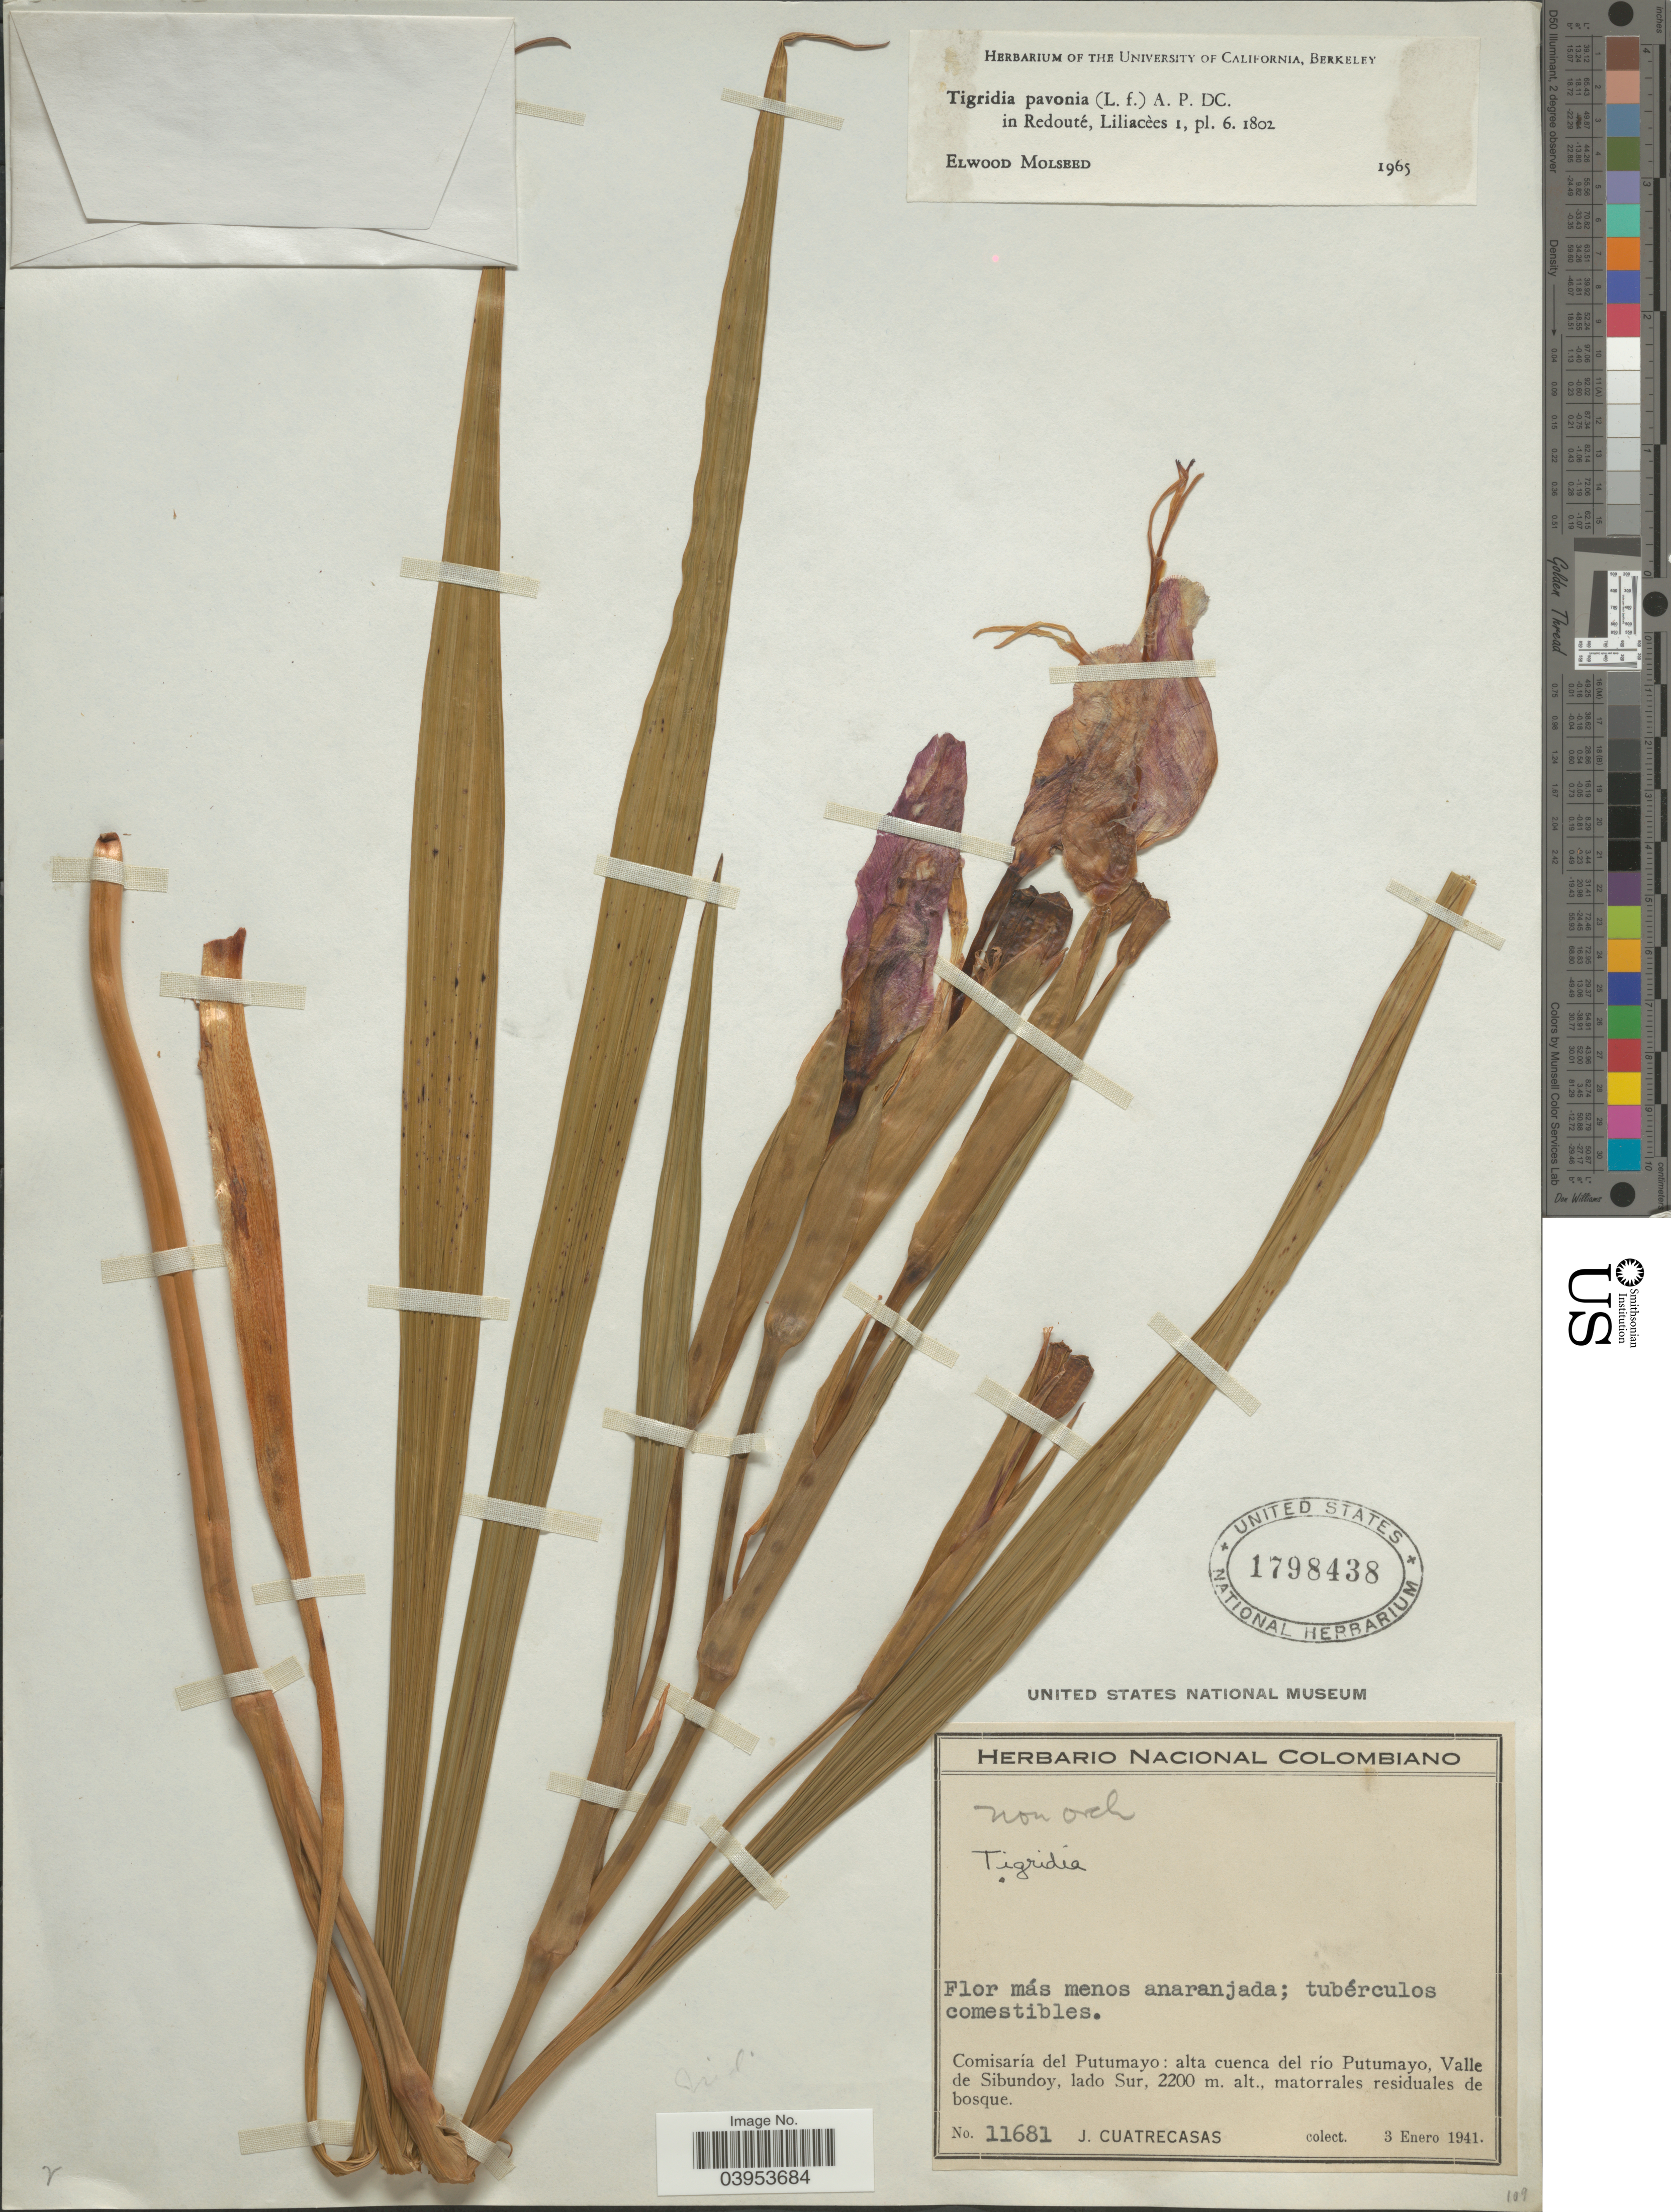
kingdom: Plantae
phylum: Tracheophyta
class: Liliopsida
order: Asparagales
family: Iridaceae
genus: Tigridia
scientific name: Tigridia pavonia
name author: (L. f.) DC.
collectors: J. Cuatrecasas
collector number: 11681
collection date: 1941-01-03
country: Colombia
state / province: Putumayo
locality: Comisaría del Putumayo: alto cuenca del río Putumayo, Valle de Sibundoy, lado Sur.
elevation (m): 2200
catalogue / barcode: US 1798438